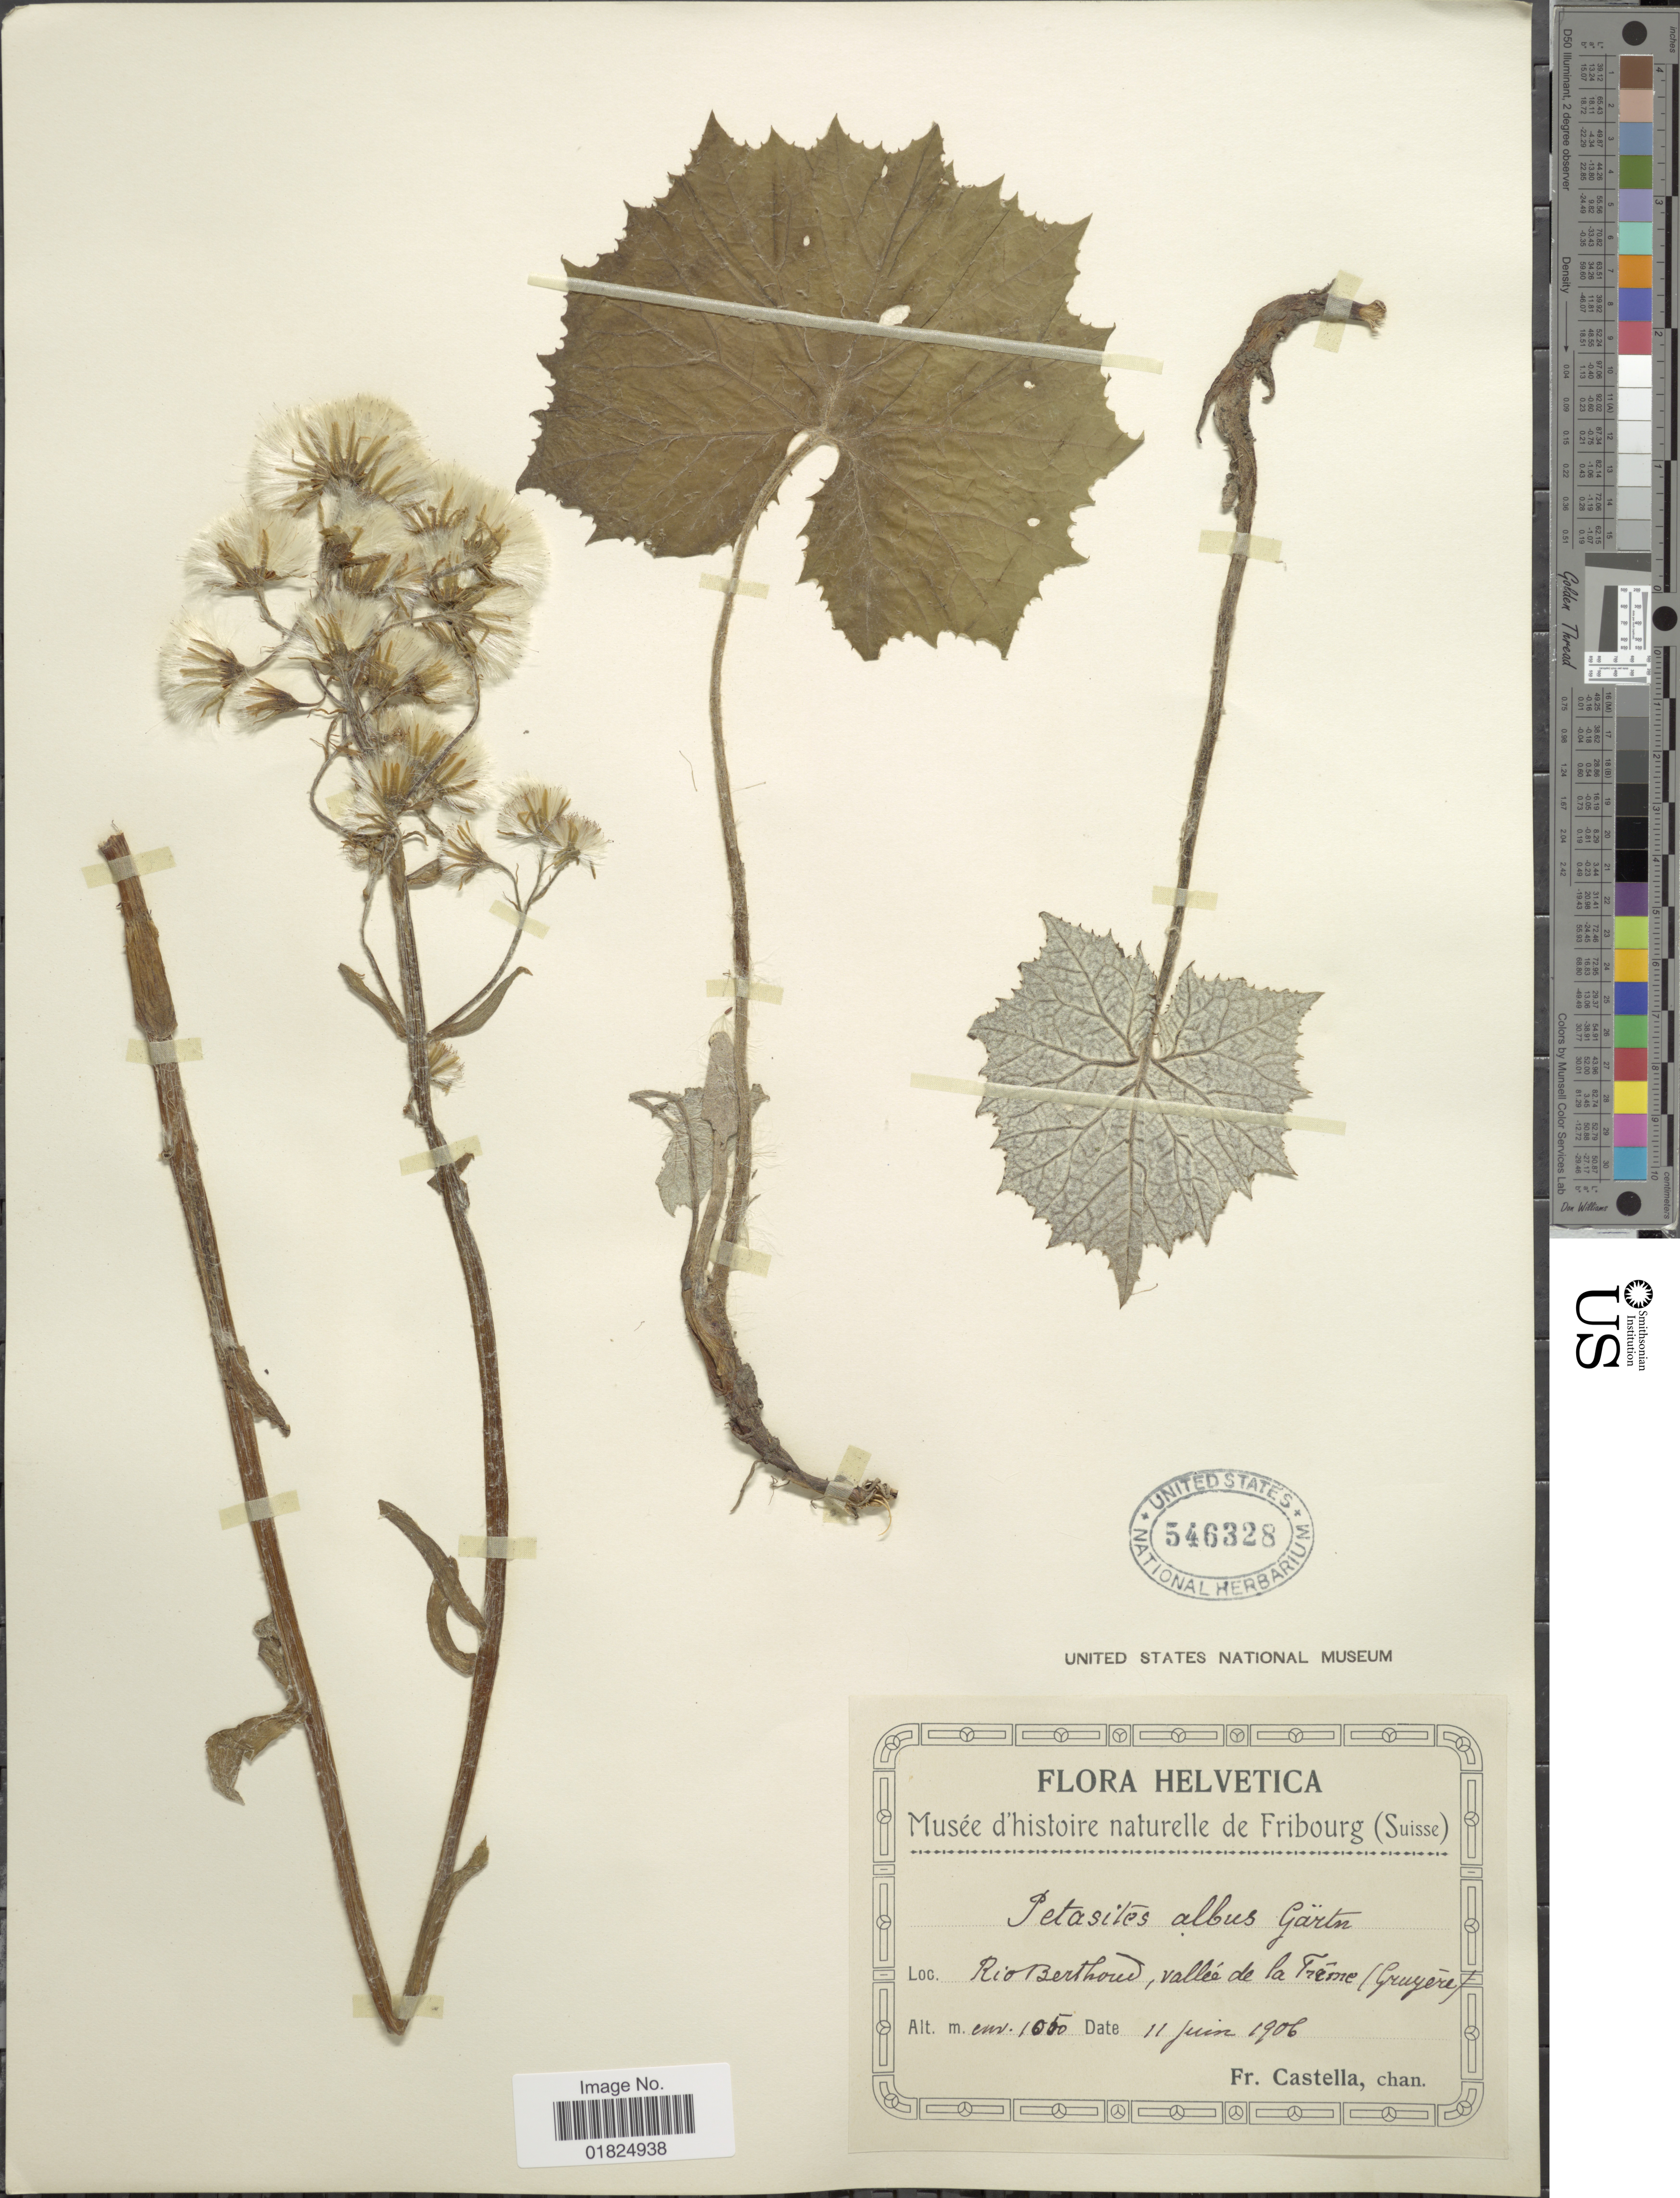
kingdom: Plantae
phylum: Tracheophyta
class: Magnoliopsida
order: Asterales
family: Asteraceae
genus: Petasites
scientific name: Petasites albus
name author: (L.) Gaertn.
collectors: Fr. Castella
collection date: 1906-06-11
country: Switzerland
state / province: Fribourg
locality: Helvetica. Rio Berthoud, vallee de la Trême, Gruyère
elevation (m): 1050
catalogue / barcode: US 546328